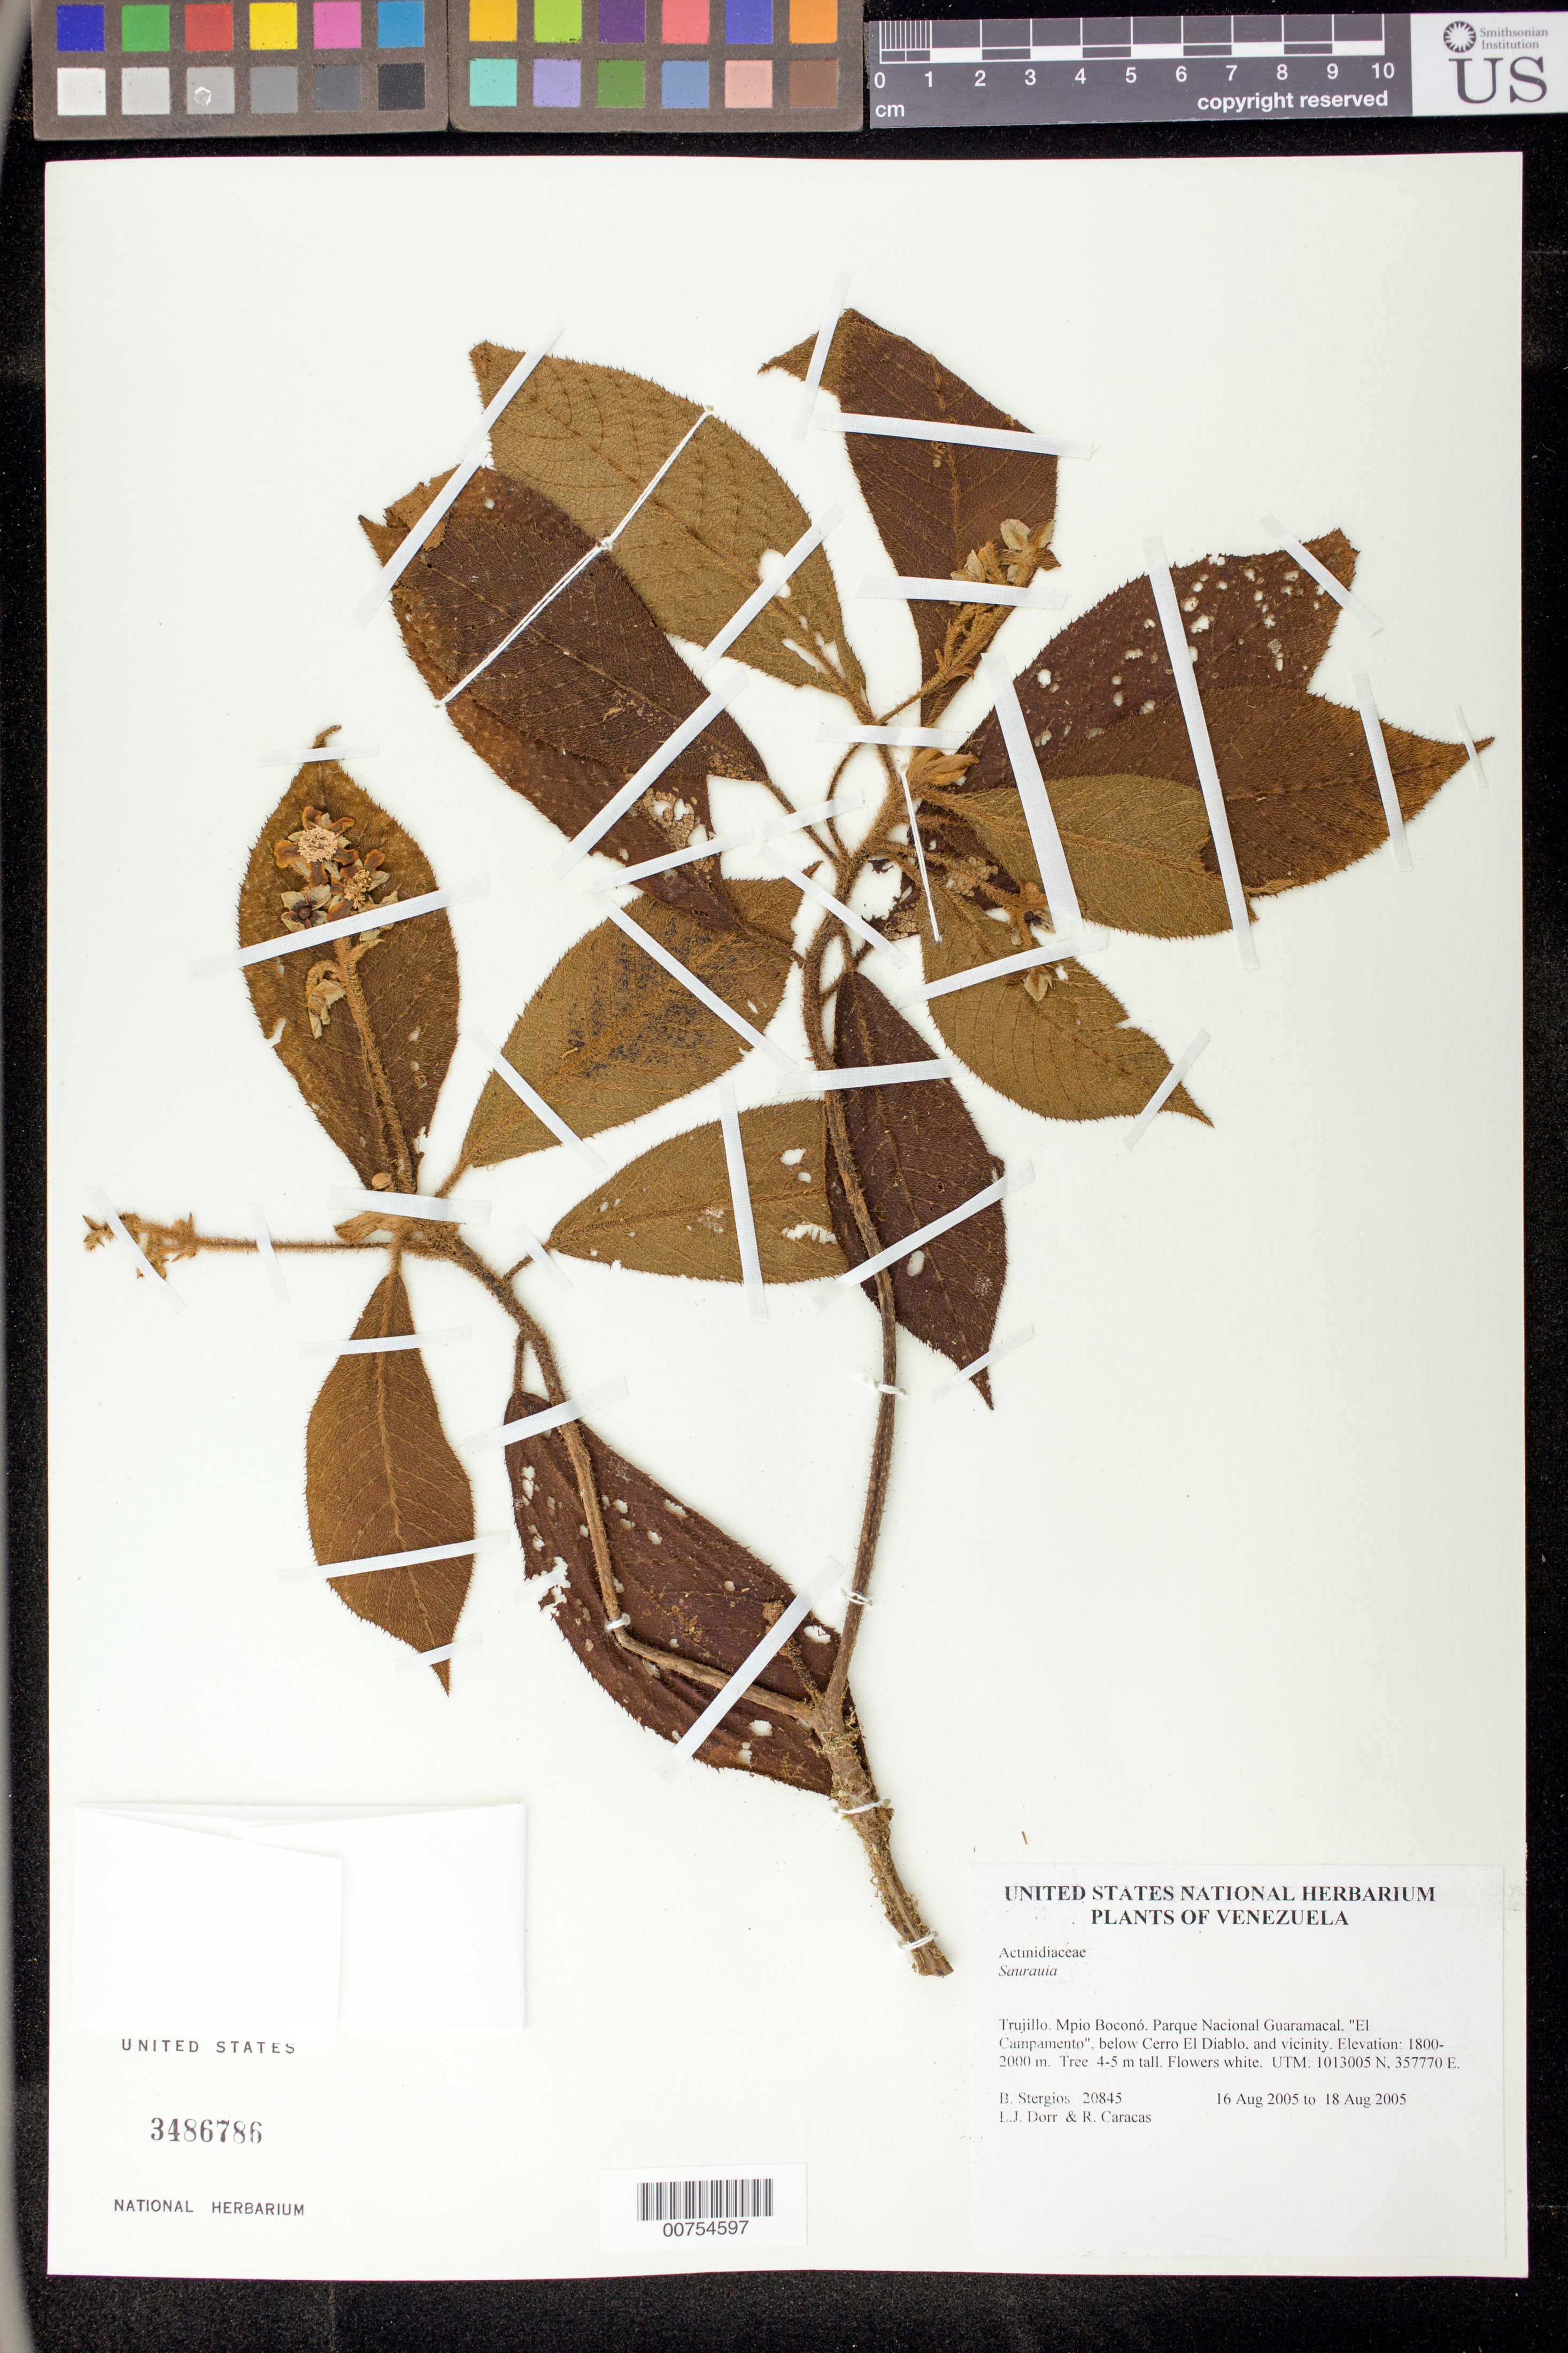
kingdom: Plantae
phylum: Tracheophyta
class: Magnoliopsida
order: Ericales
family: Actinidiaceae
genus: Saurauia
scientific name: Saurauia sp.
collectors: B. G. Stergios, L. J. Dorr & R. Caracas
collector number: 20845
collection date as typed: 16 Aug 2005 to 18 Aug 2005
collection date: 2005-08-16/2005-08-18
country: Venezuela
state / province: Trujillo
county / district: Boconó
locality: Parque Nacional Guaramacal, "El Campamento", below Cerro El Diablo, and vicinity.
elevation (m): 1800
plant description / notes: PORT, US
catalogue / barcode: US 3486786